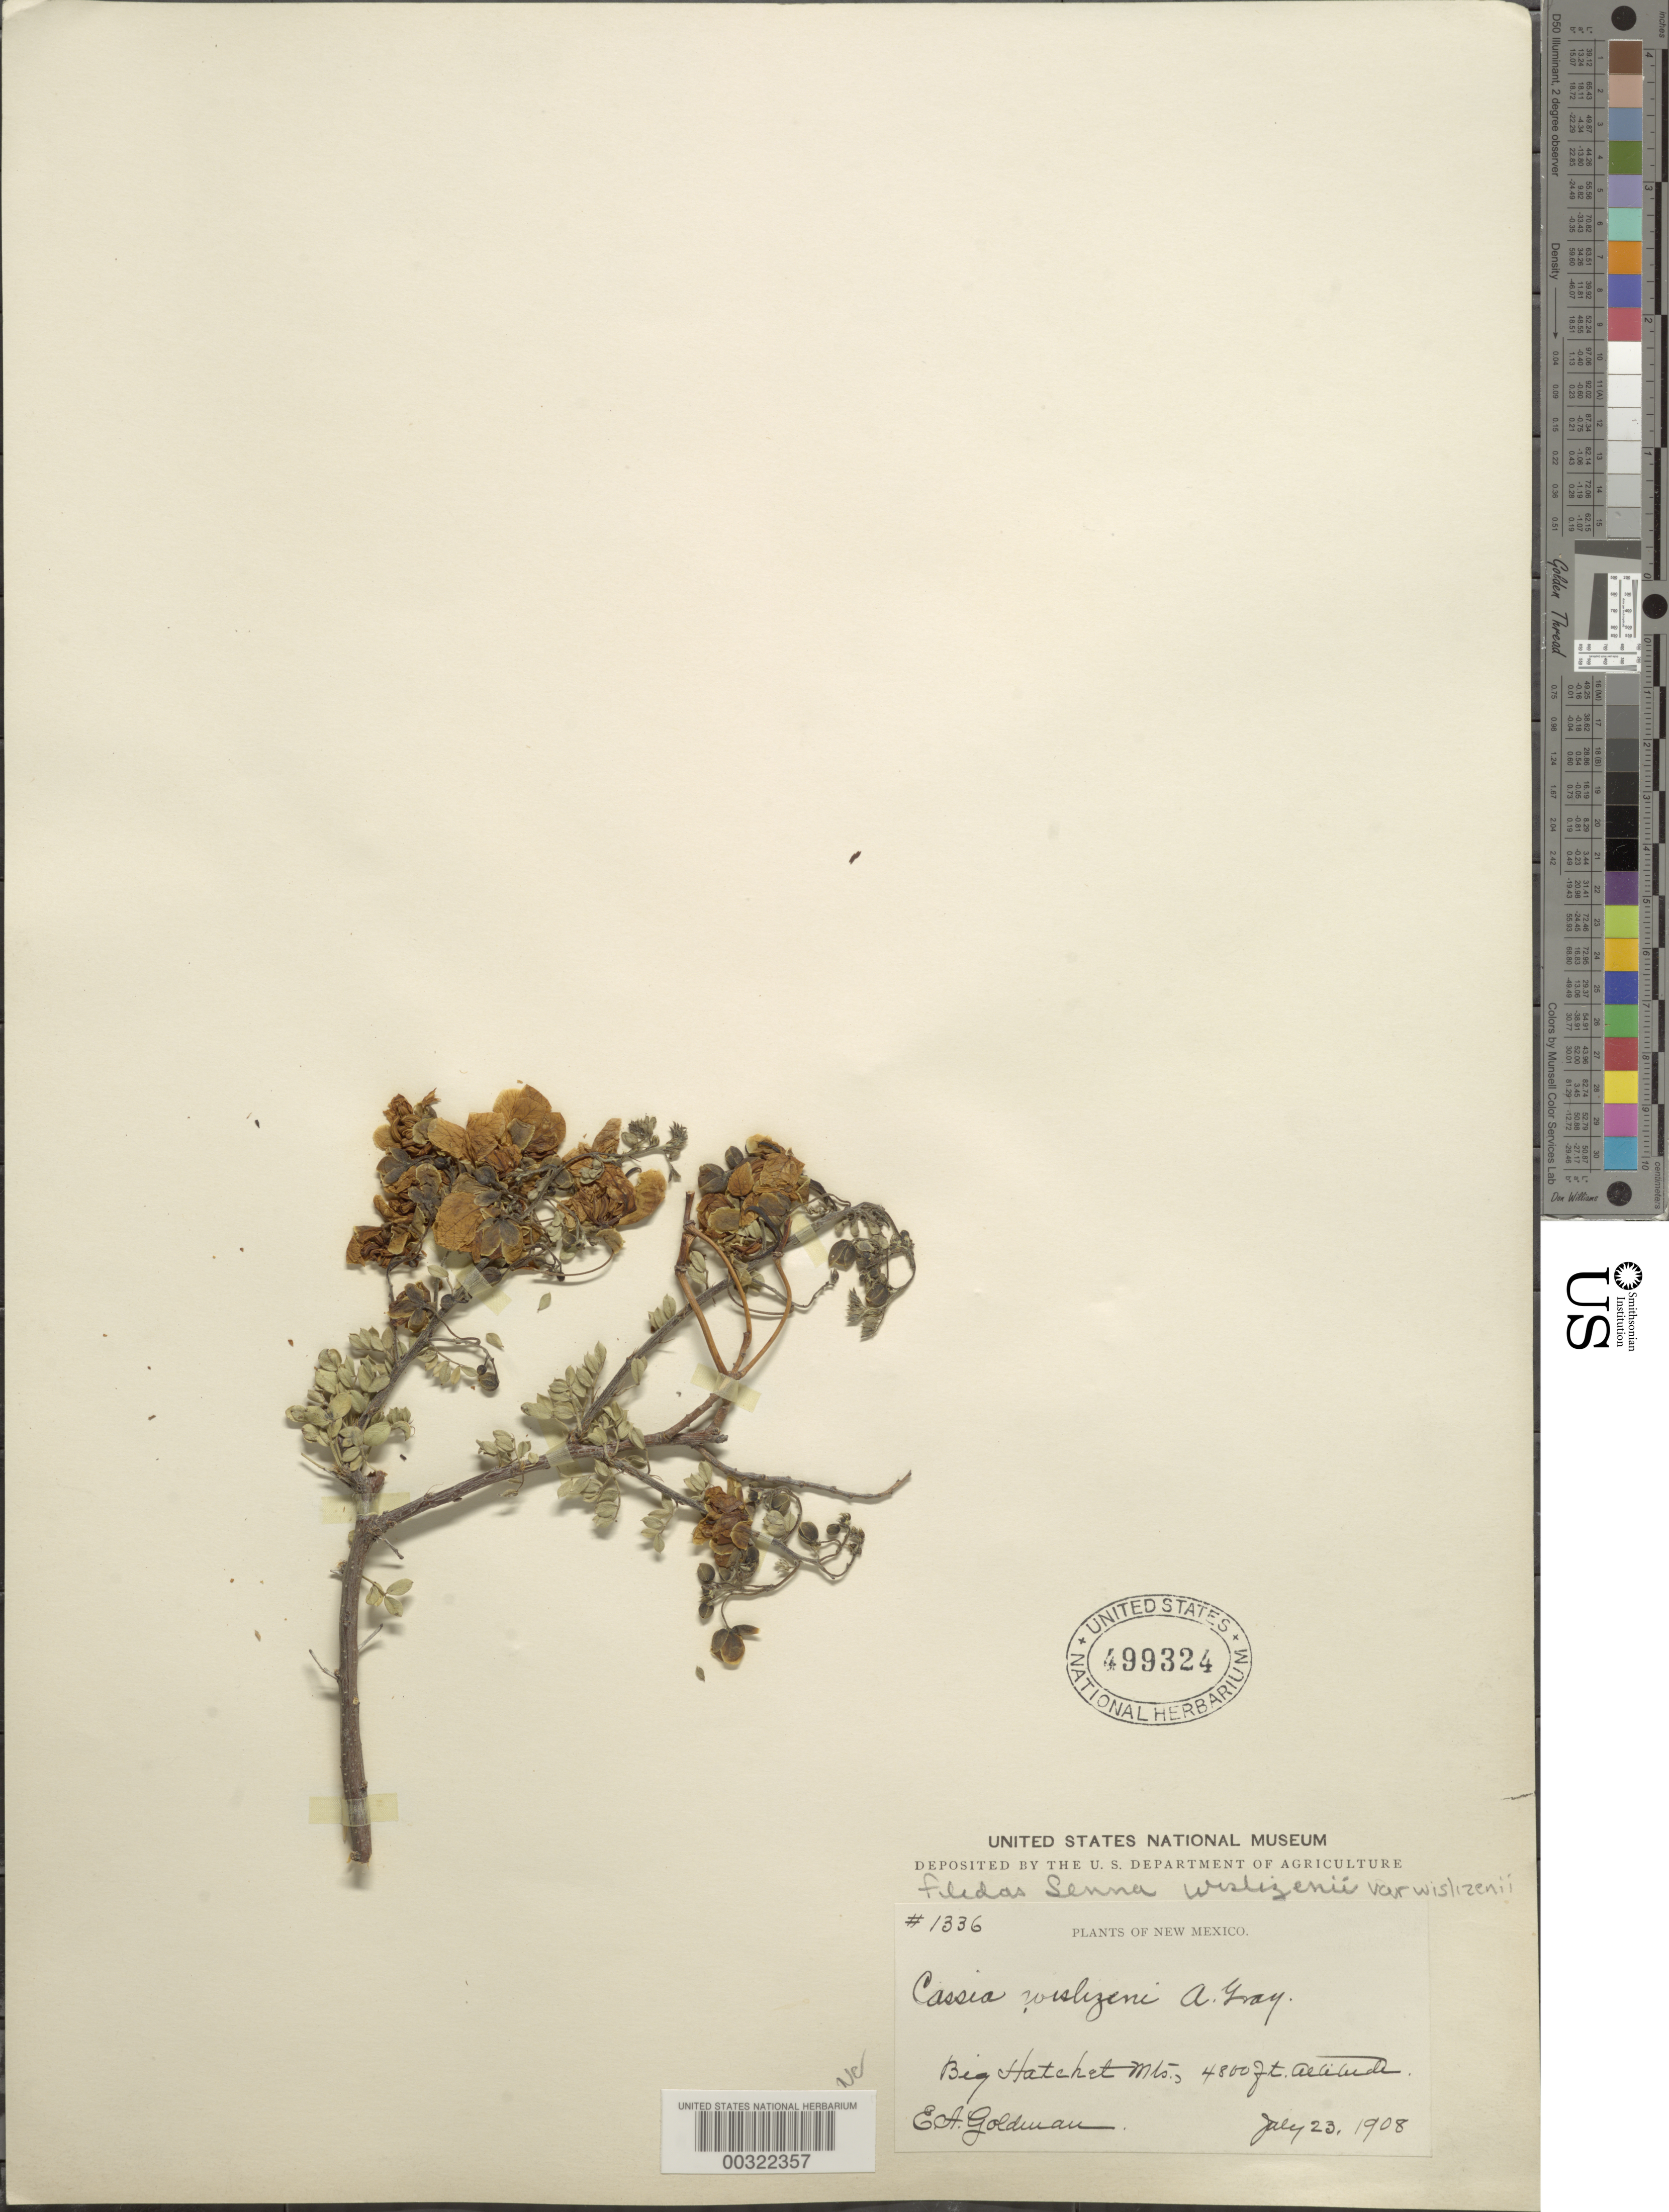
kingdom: Plantae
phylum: Tracheophyta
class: Magnoliopsida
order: Fabales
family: Fabaceae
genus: Senna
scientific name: Senna wislizeni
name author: (A. Gray) H.S. Irwin & Barneby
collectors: E. A. Goldman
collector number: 1336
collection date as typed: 23 Jul 1908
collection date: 1908-07-23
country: United States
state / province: New Mexico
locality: Big hatchet mountains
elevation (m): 1463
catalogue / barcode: US 499324